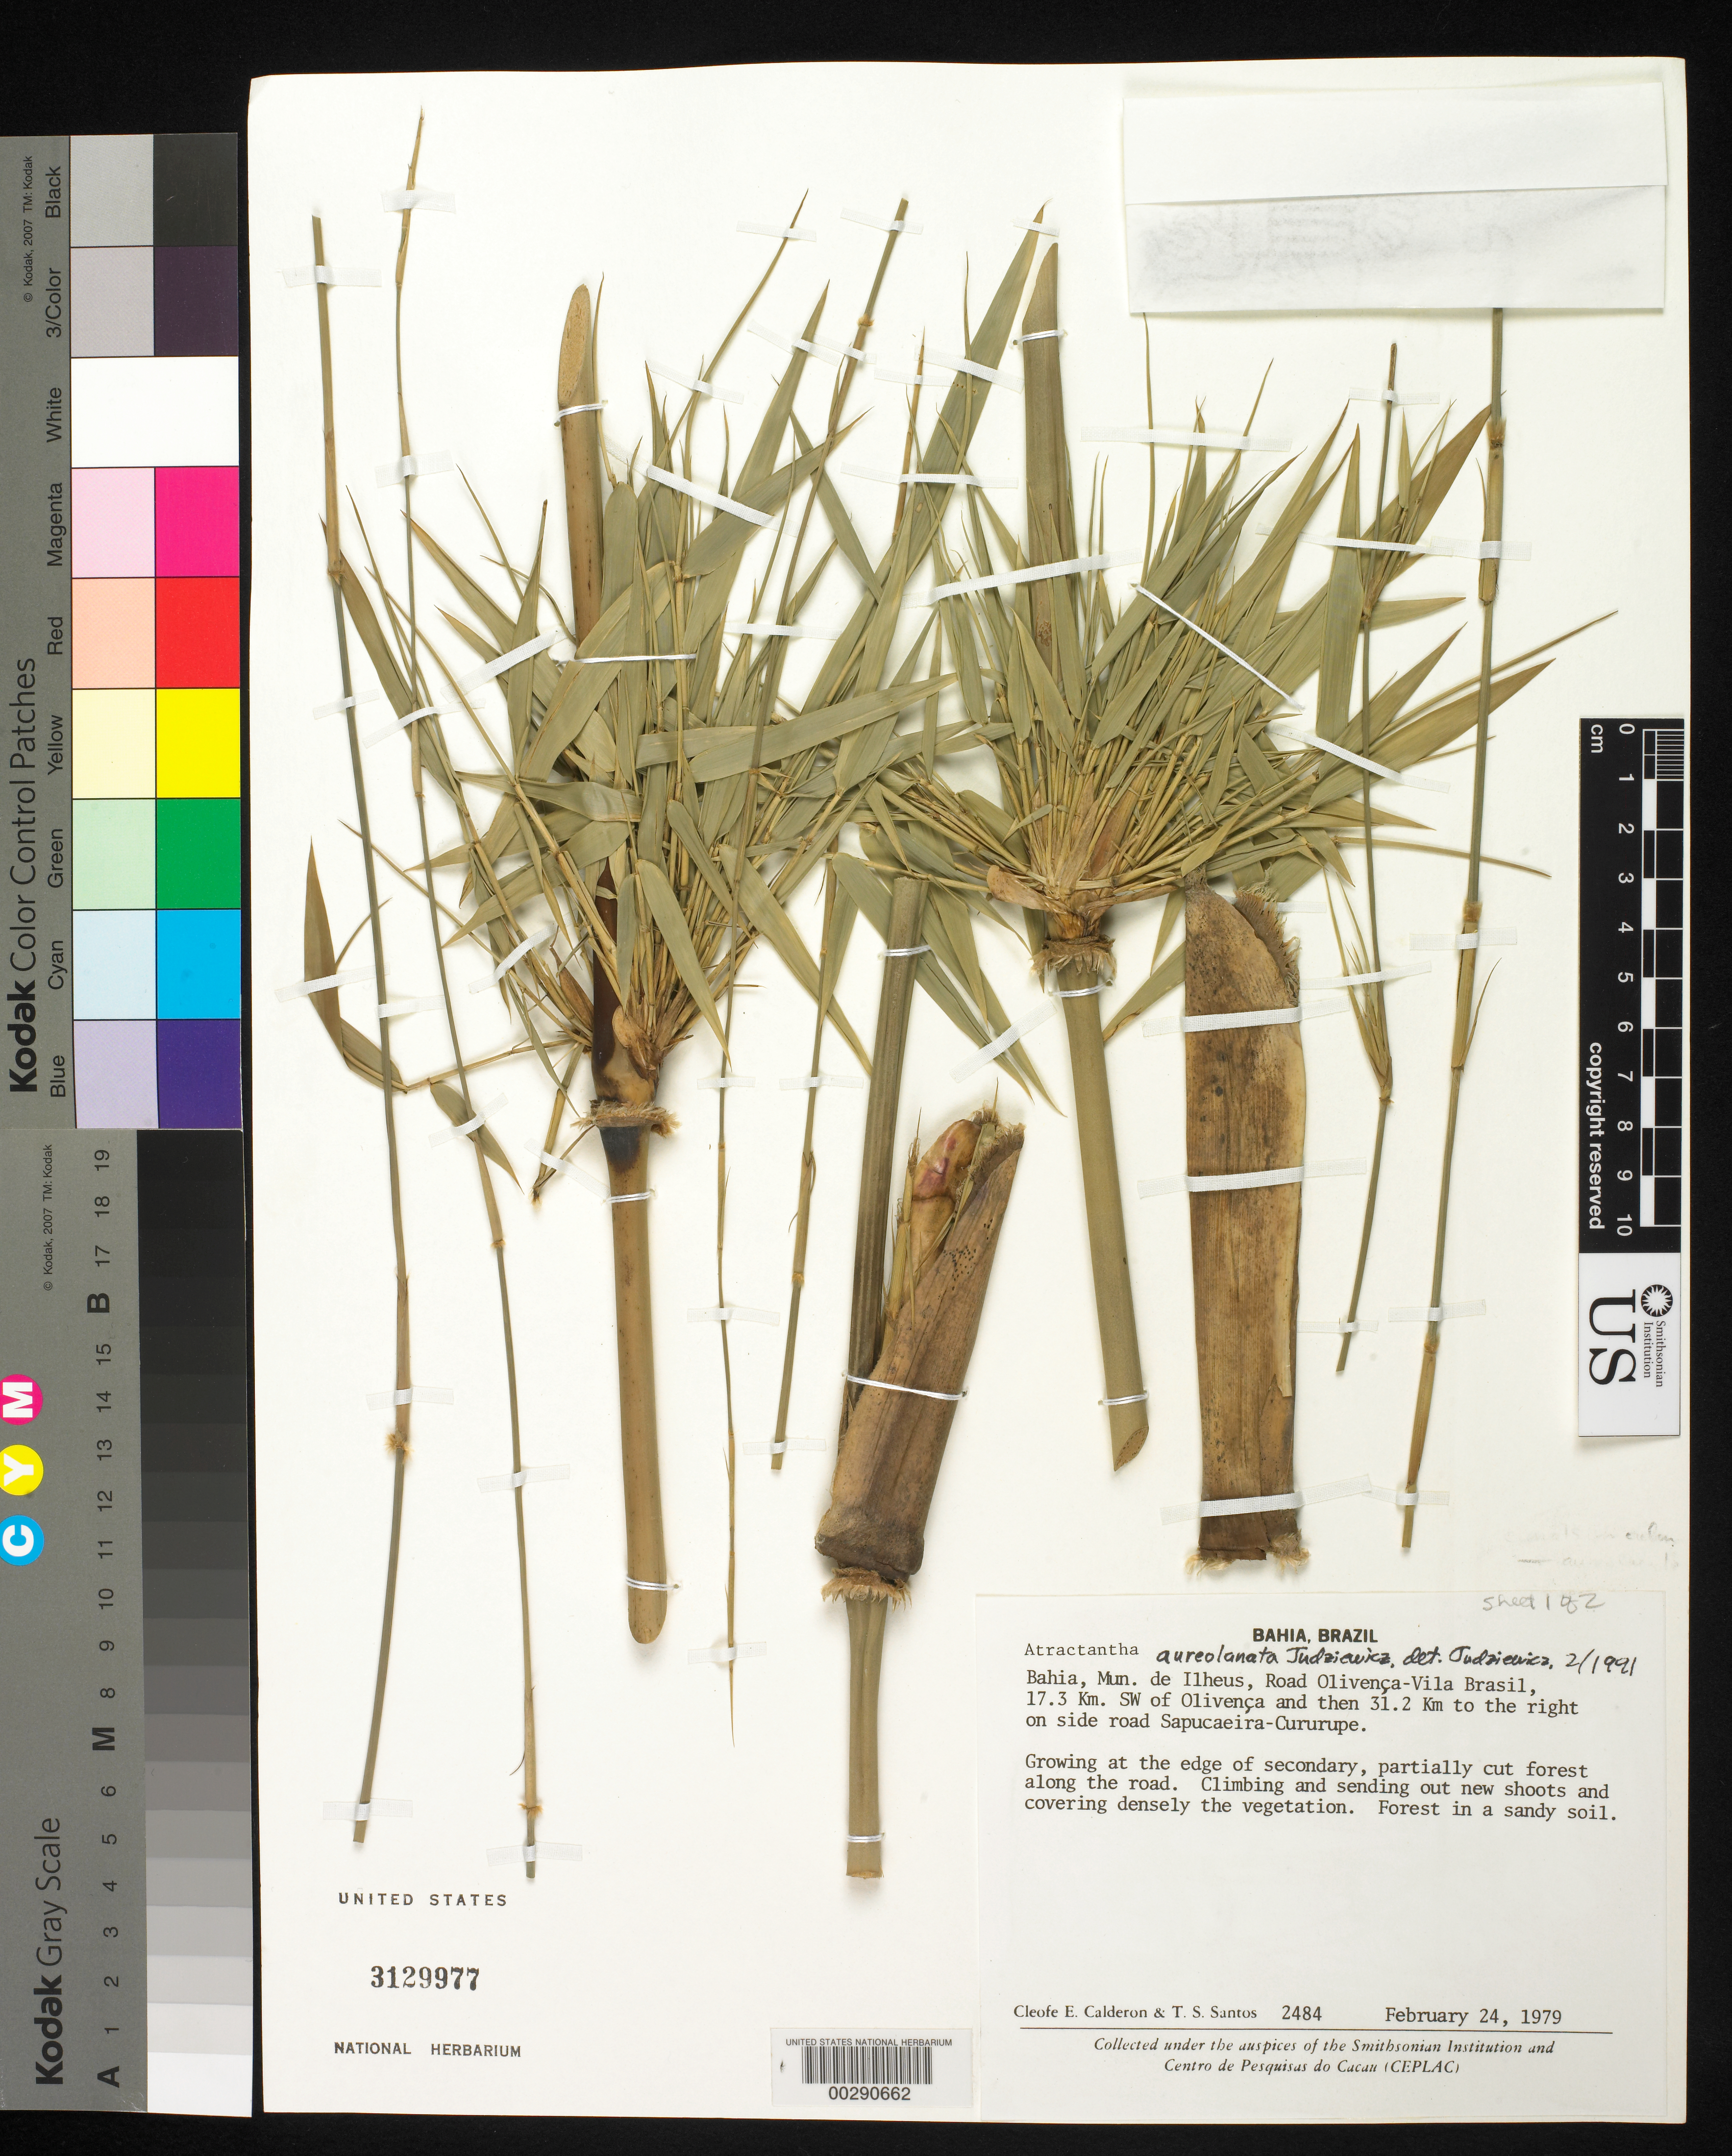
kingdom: Plantae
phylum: Tracheophyta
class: Liliopsida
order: Poales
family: Poaceae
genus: Atractantha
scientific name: Atractantha aureolanata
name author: Judz.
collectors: C. E. Calderón & T. S. Santos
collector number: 2484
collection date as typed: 24 Feb 1979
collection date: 1979-02-24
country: Brazil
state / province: Bahia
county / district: Ilhéus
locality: Road olivenca-vila brasil, 17,3 km sw of olivenca and then 31.2 km to right on side road sapucaeira-cururupe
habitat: Edge of secondary, partially cut forest along road; forest in sandy soil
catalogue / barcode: US 3129977